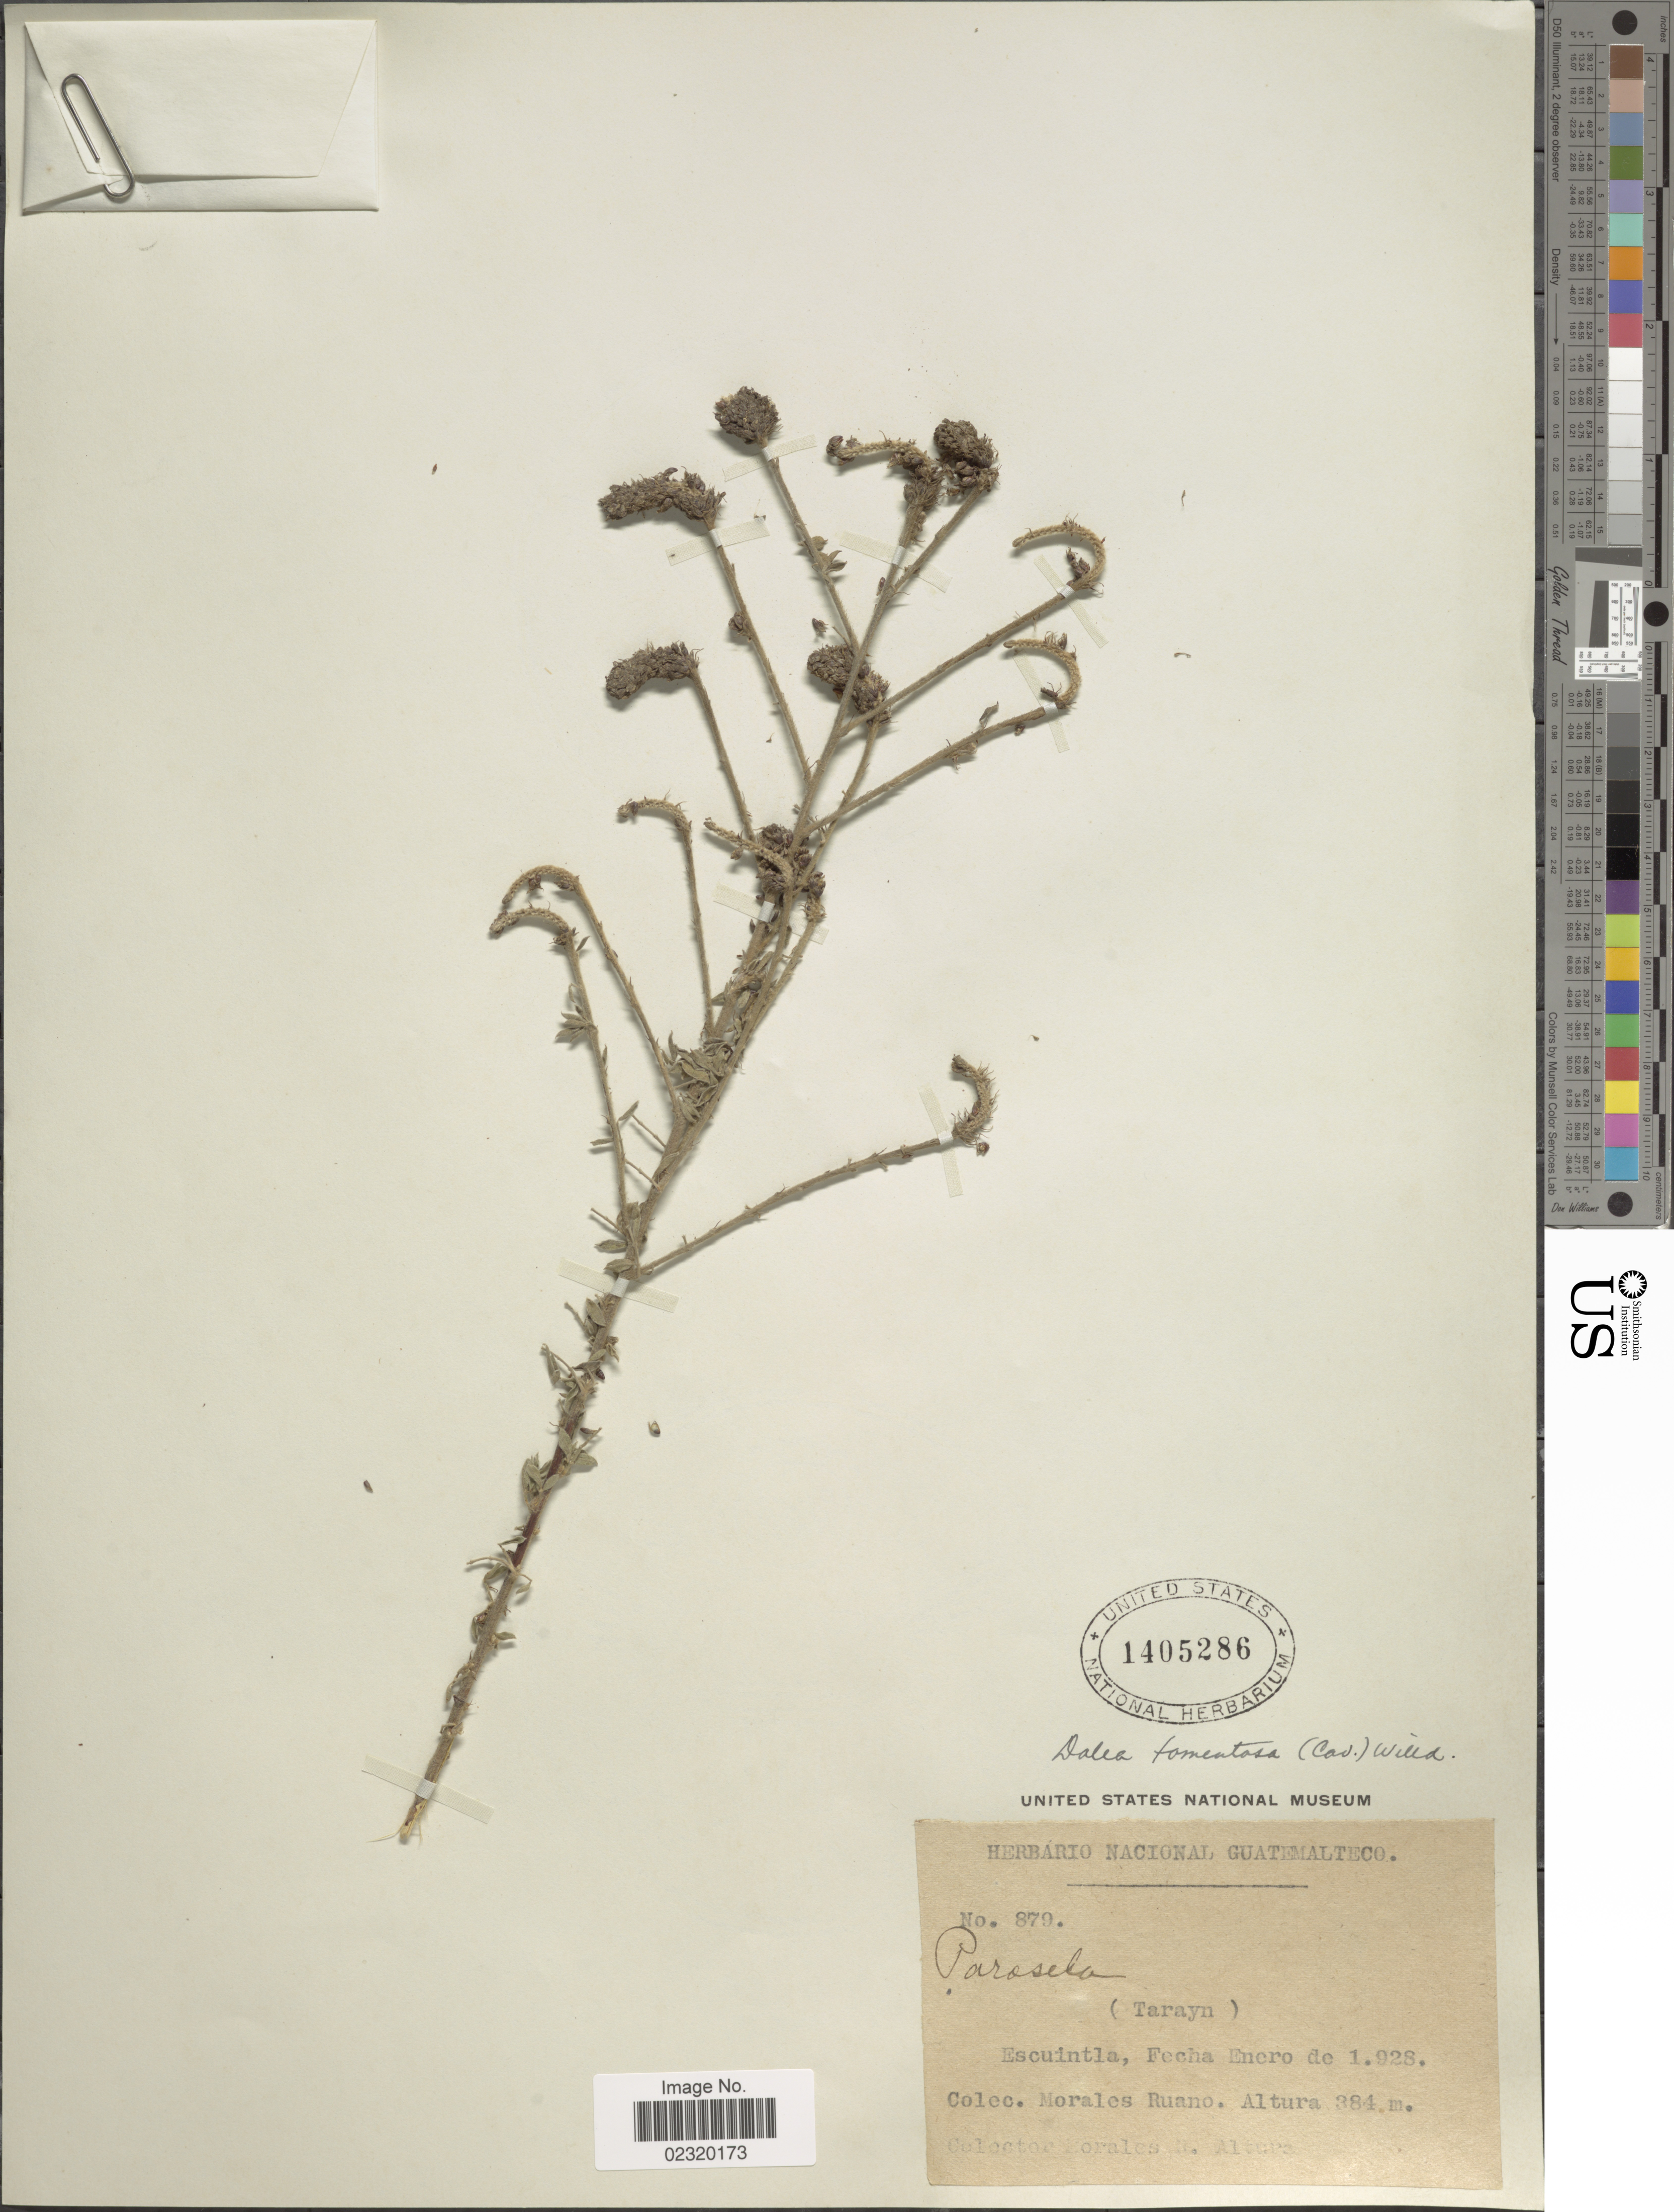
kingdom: Plantae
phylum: Tracheophyta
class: Magnoliopsida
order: Fabales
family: Fabaceae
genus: Dalea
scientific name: Dalea tomentosa var. psoraleoides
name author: (Moric.) Barneby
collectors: M. Ruano & M. Altura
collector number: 879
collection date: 1928-01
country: Guatemala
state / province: Escuintla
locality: (Tarayn)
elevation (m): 384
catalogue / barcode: US 1405286